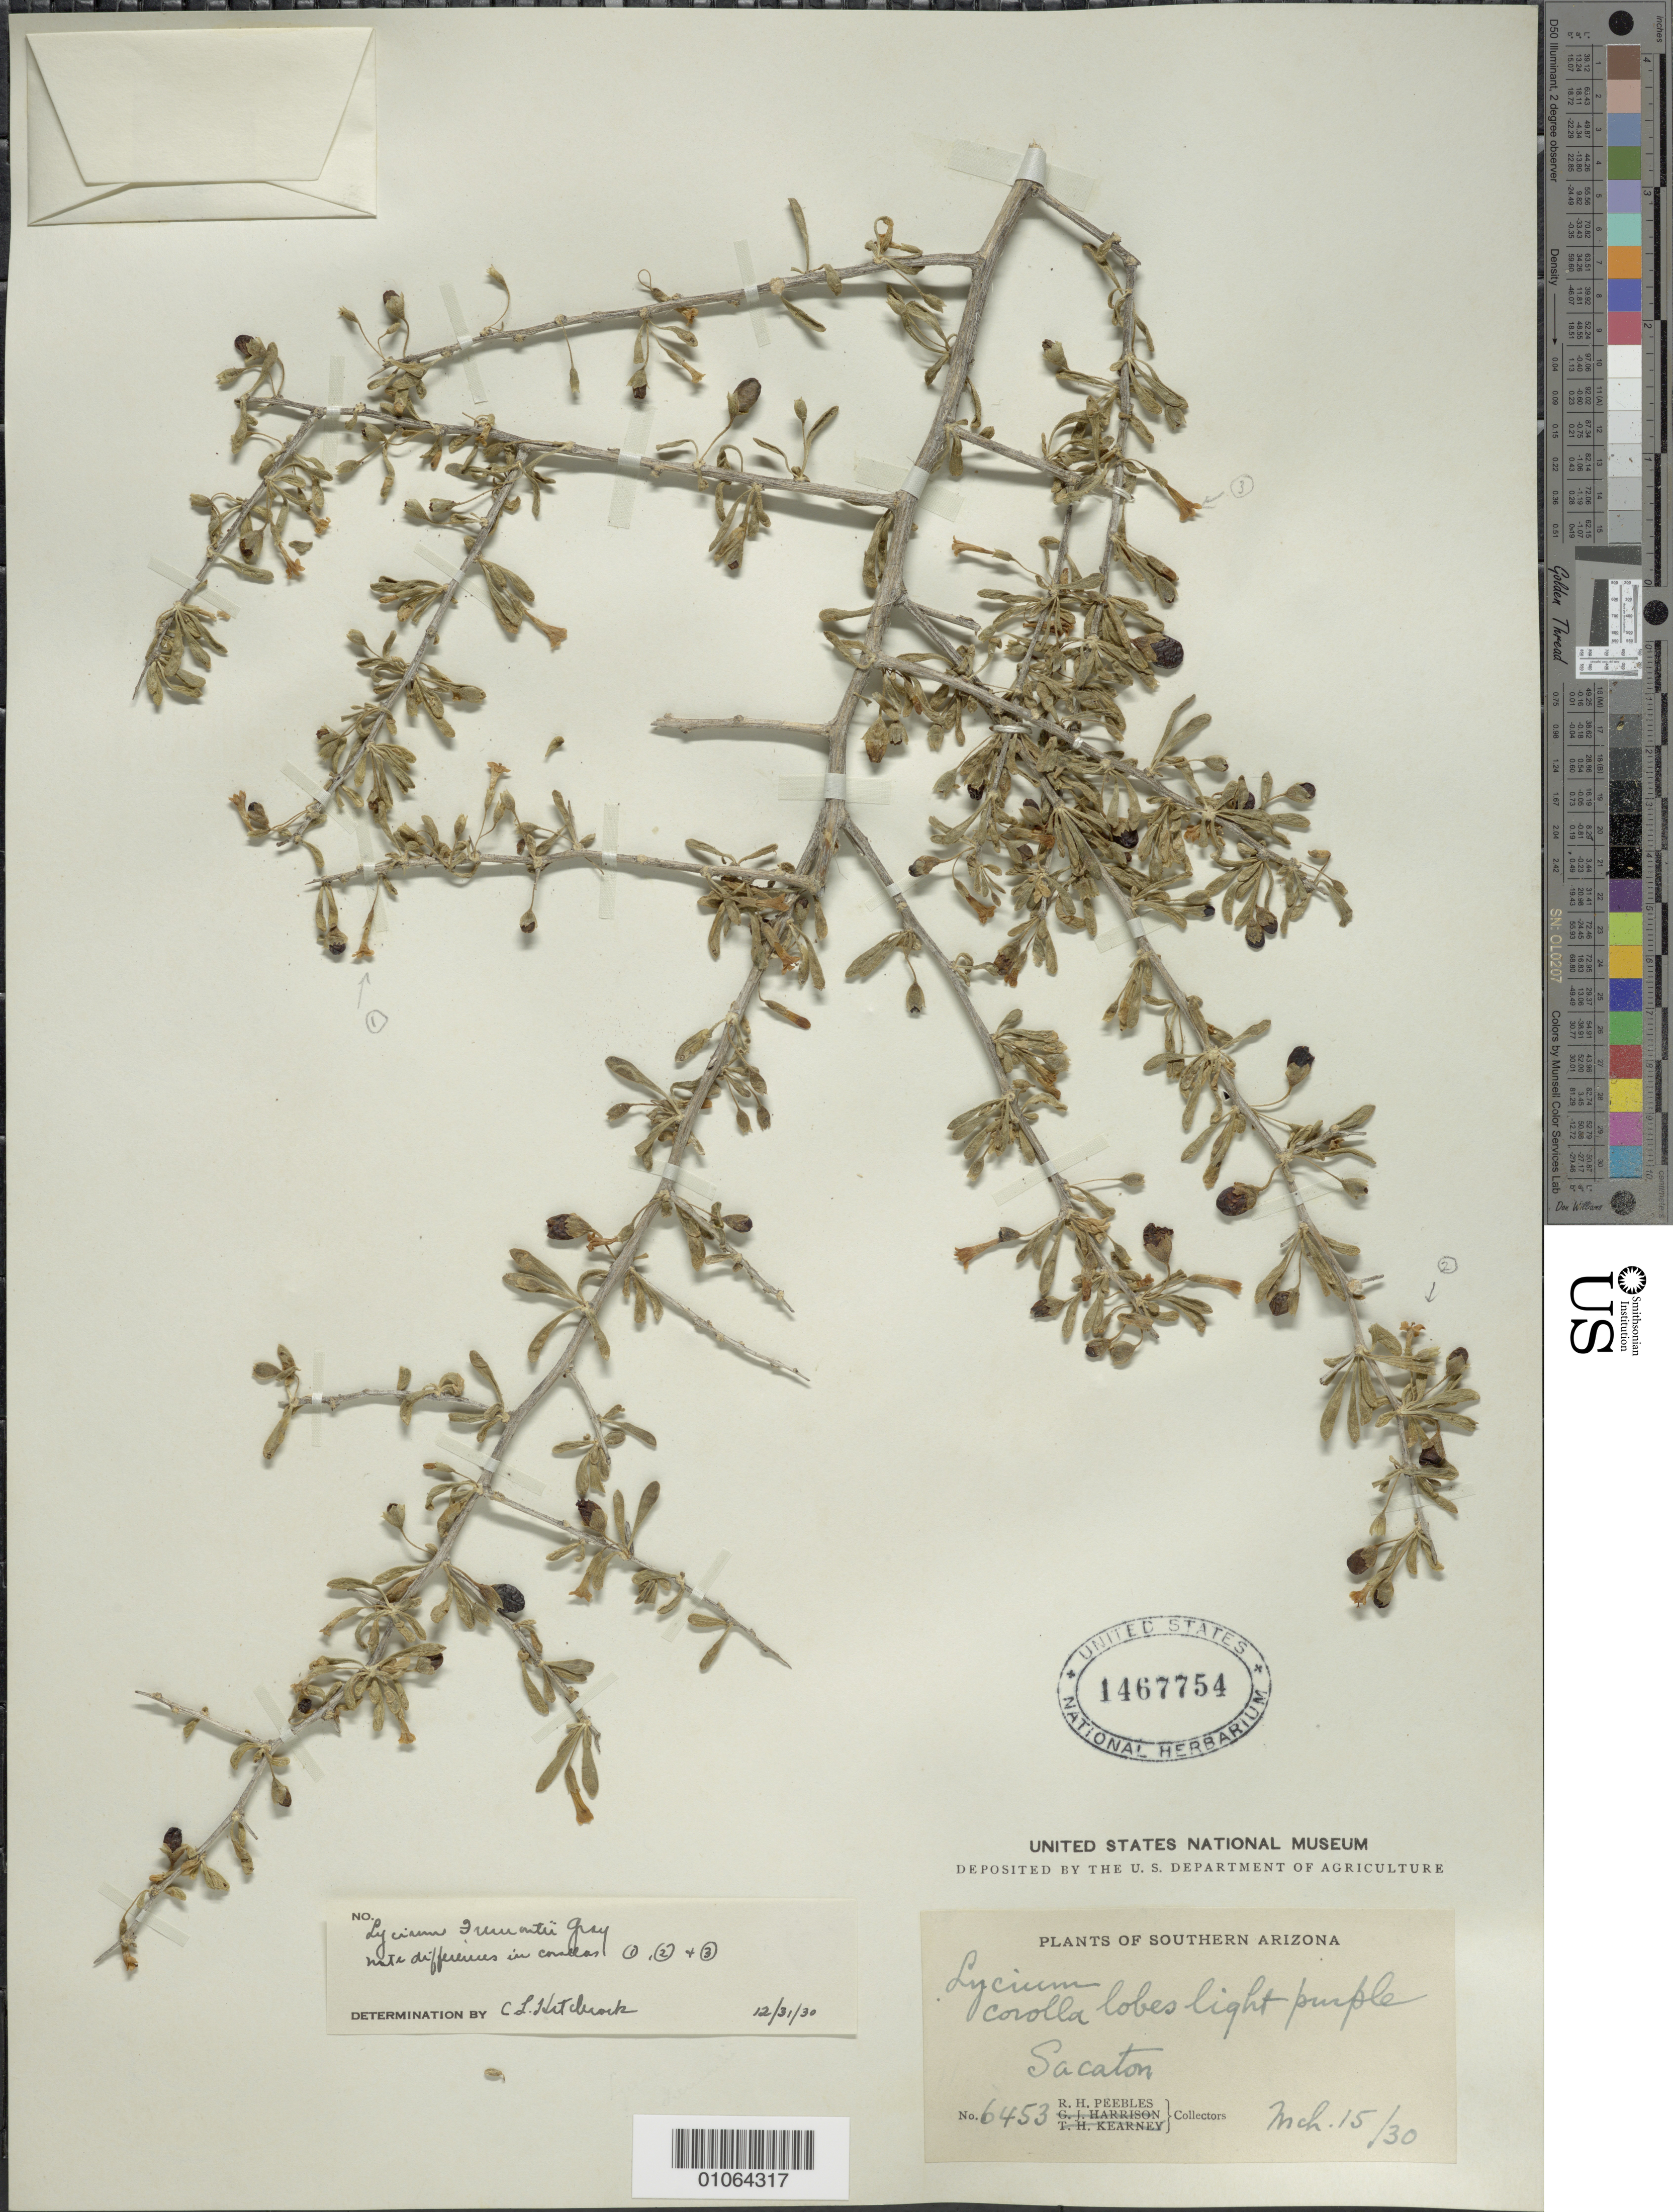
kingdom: Plantae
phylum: Tracheophyta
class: Magnoliopsida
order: Solanales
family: Solanaceae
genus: Lycium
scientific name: Lycium fremontii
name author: A. Gray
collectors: R. H. Peebles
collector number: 6453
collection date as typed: Transcribed d/m/y: 15/3/30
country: United States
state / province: Arizona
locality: Southern Arizona, Sacaton.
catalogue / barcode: US 1467754